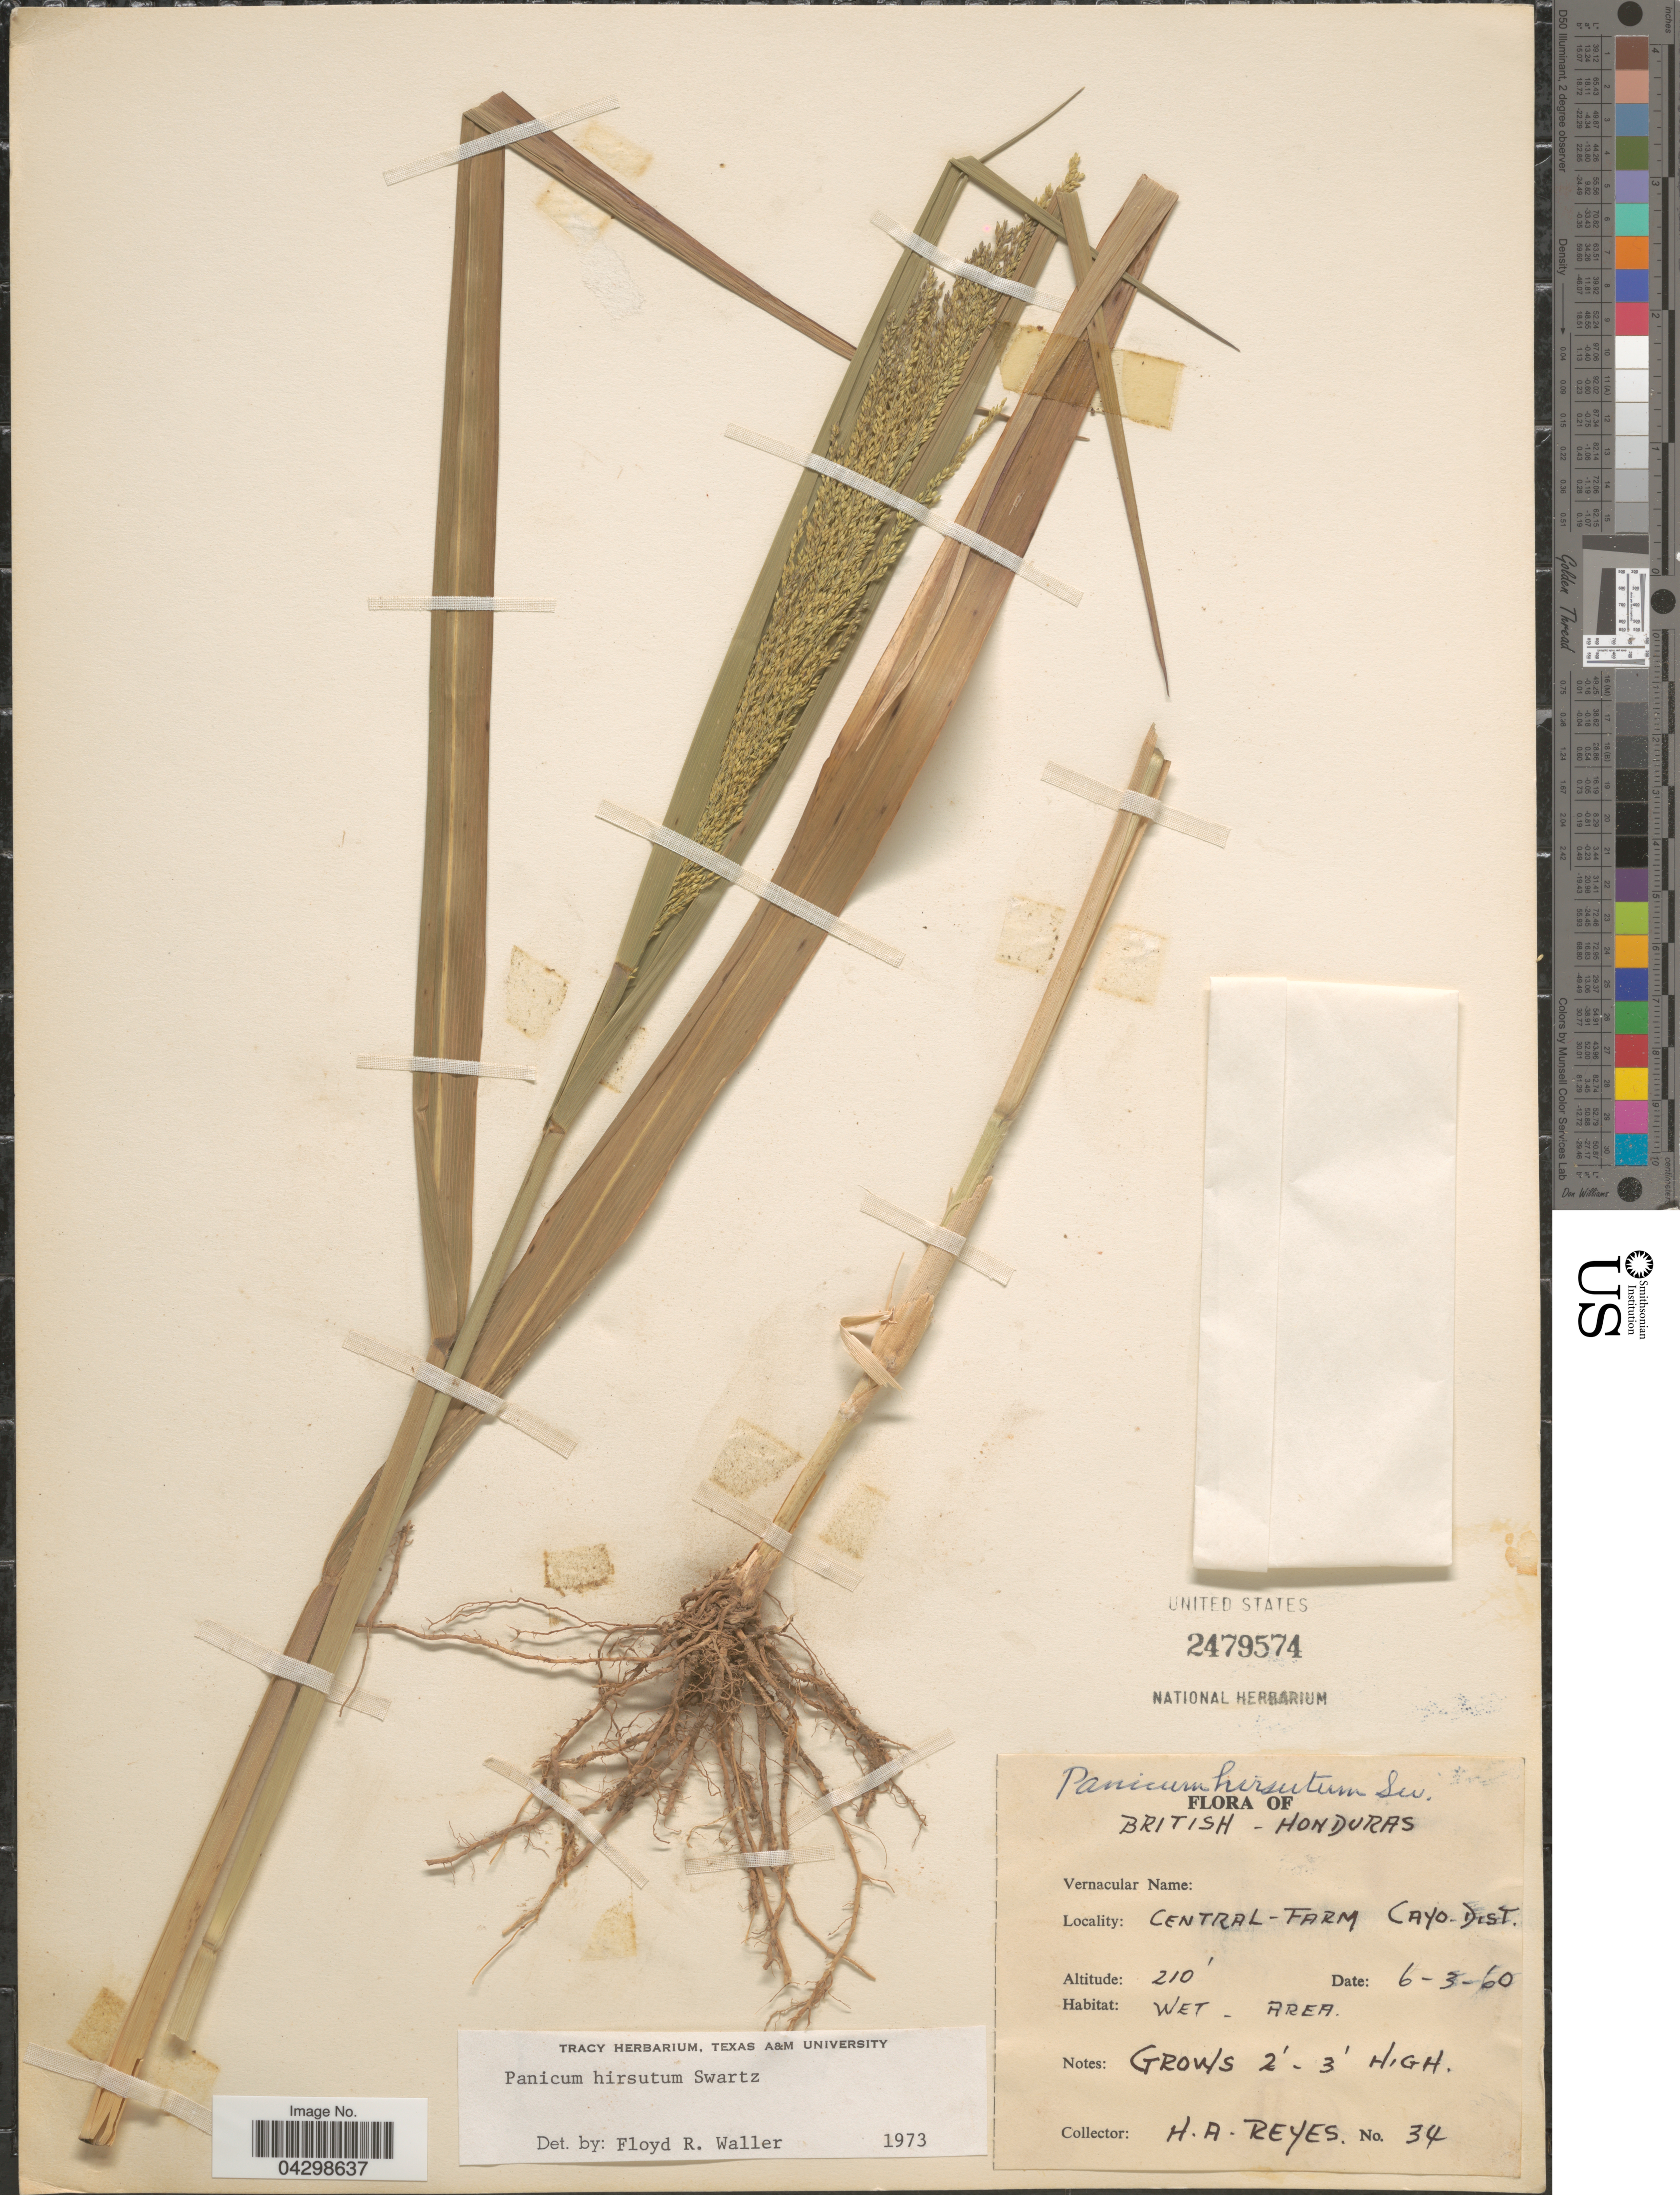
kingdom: Plantae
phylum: Tracheophyta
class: Liliopsida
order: Poales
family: Poaceae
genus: Panicum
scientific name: Panicum hirsutum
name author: Sw.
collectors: H. Reyes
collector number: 34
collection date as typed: Transcribed d/m/y: 6/3/60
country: Belize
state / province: Cayo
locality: British - Honduras. Central - Farm Cayo-Dist.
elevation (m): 64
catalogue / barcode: US 2479574